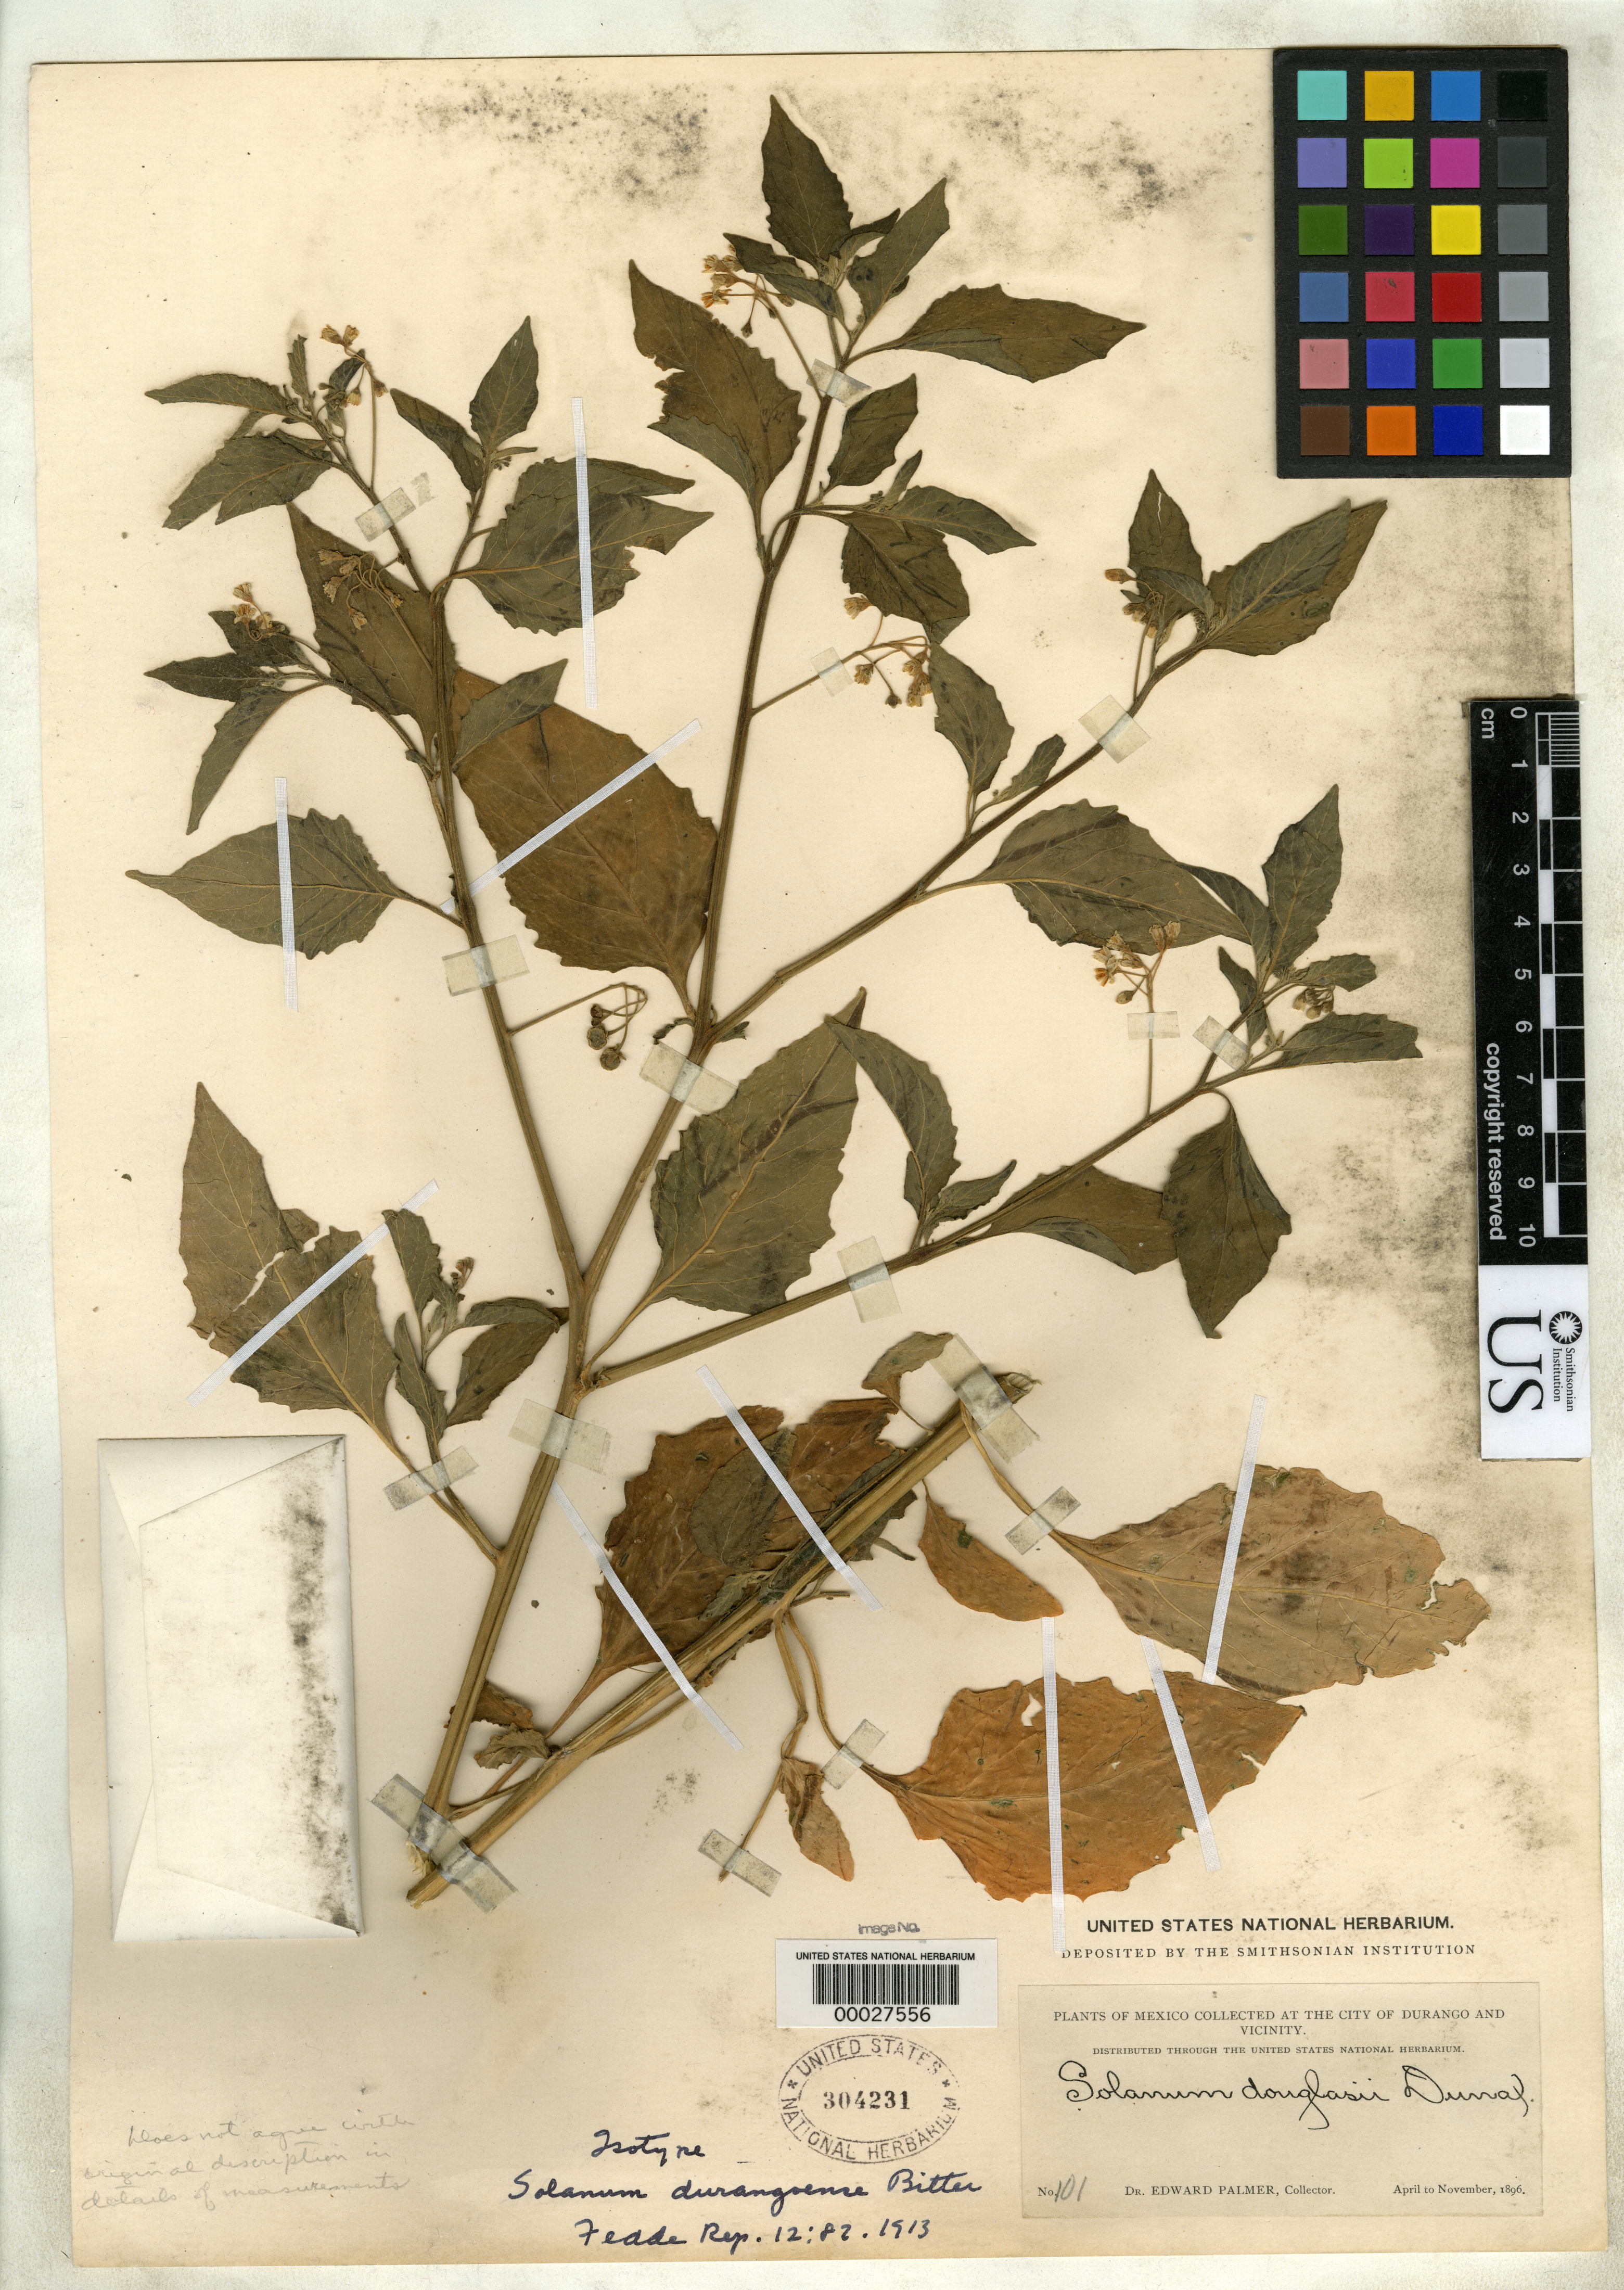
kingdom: Plantae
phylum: Tracheophyta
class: Magnoliopsida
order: Solanales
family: Solanaceae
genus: Solanum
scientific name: Solanum durangoense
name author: Bitter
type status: Isotype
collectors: E. Palmer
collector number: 101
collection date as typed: Apr 1896 to -- Nov 1896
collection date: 1896-04/1896-11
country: Mexico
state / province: Durango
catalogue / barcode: US 304231